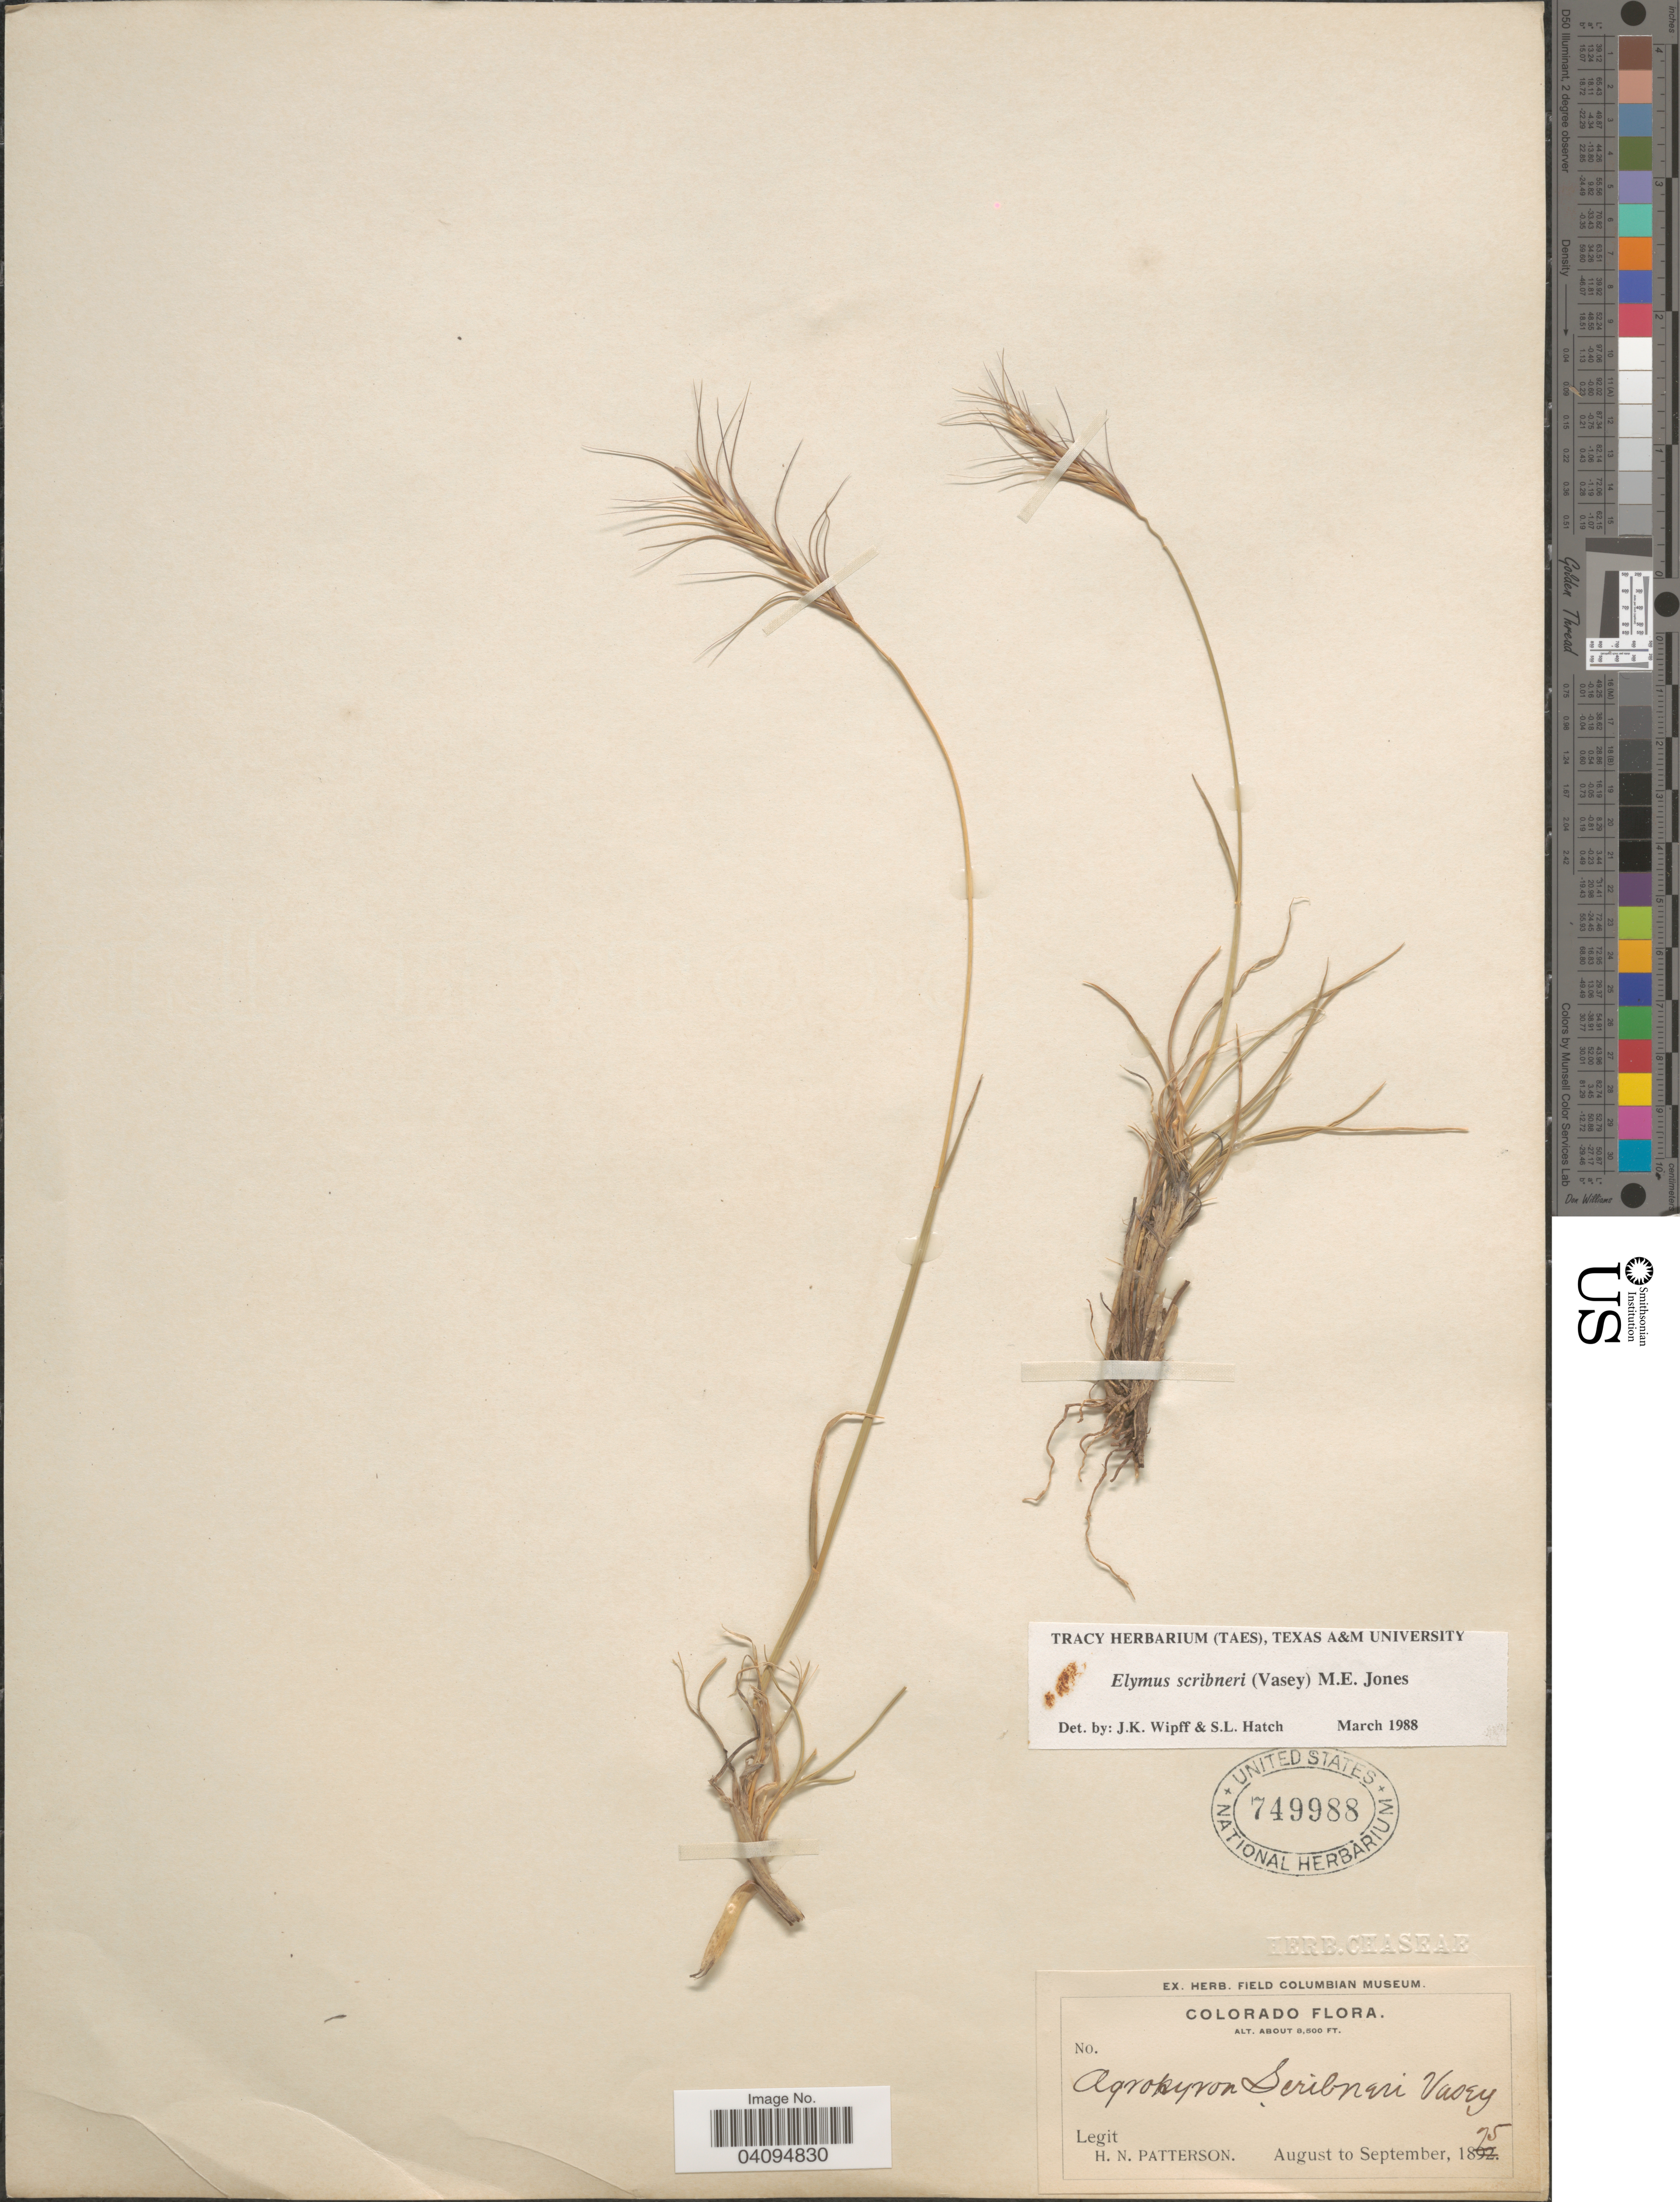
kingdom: Plantae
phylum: Tracheophyta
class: Liliopsida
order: Poales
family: Poaceae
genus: Elymus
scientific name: Elymus scribneri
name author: (Vasey) M.E. Jones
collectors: H. N. Patterson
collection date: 1875-08/1875-09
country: United States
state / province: Colorado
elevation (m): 2591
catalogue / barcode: US 749988